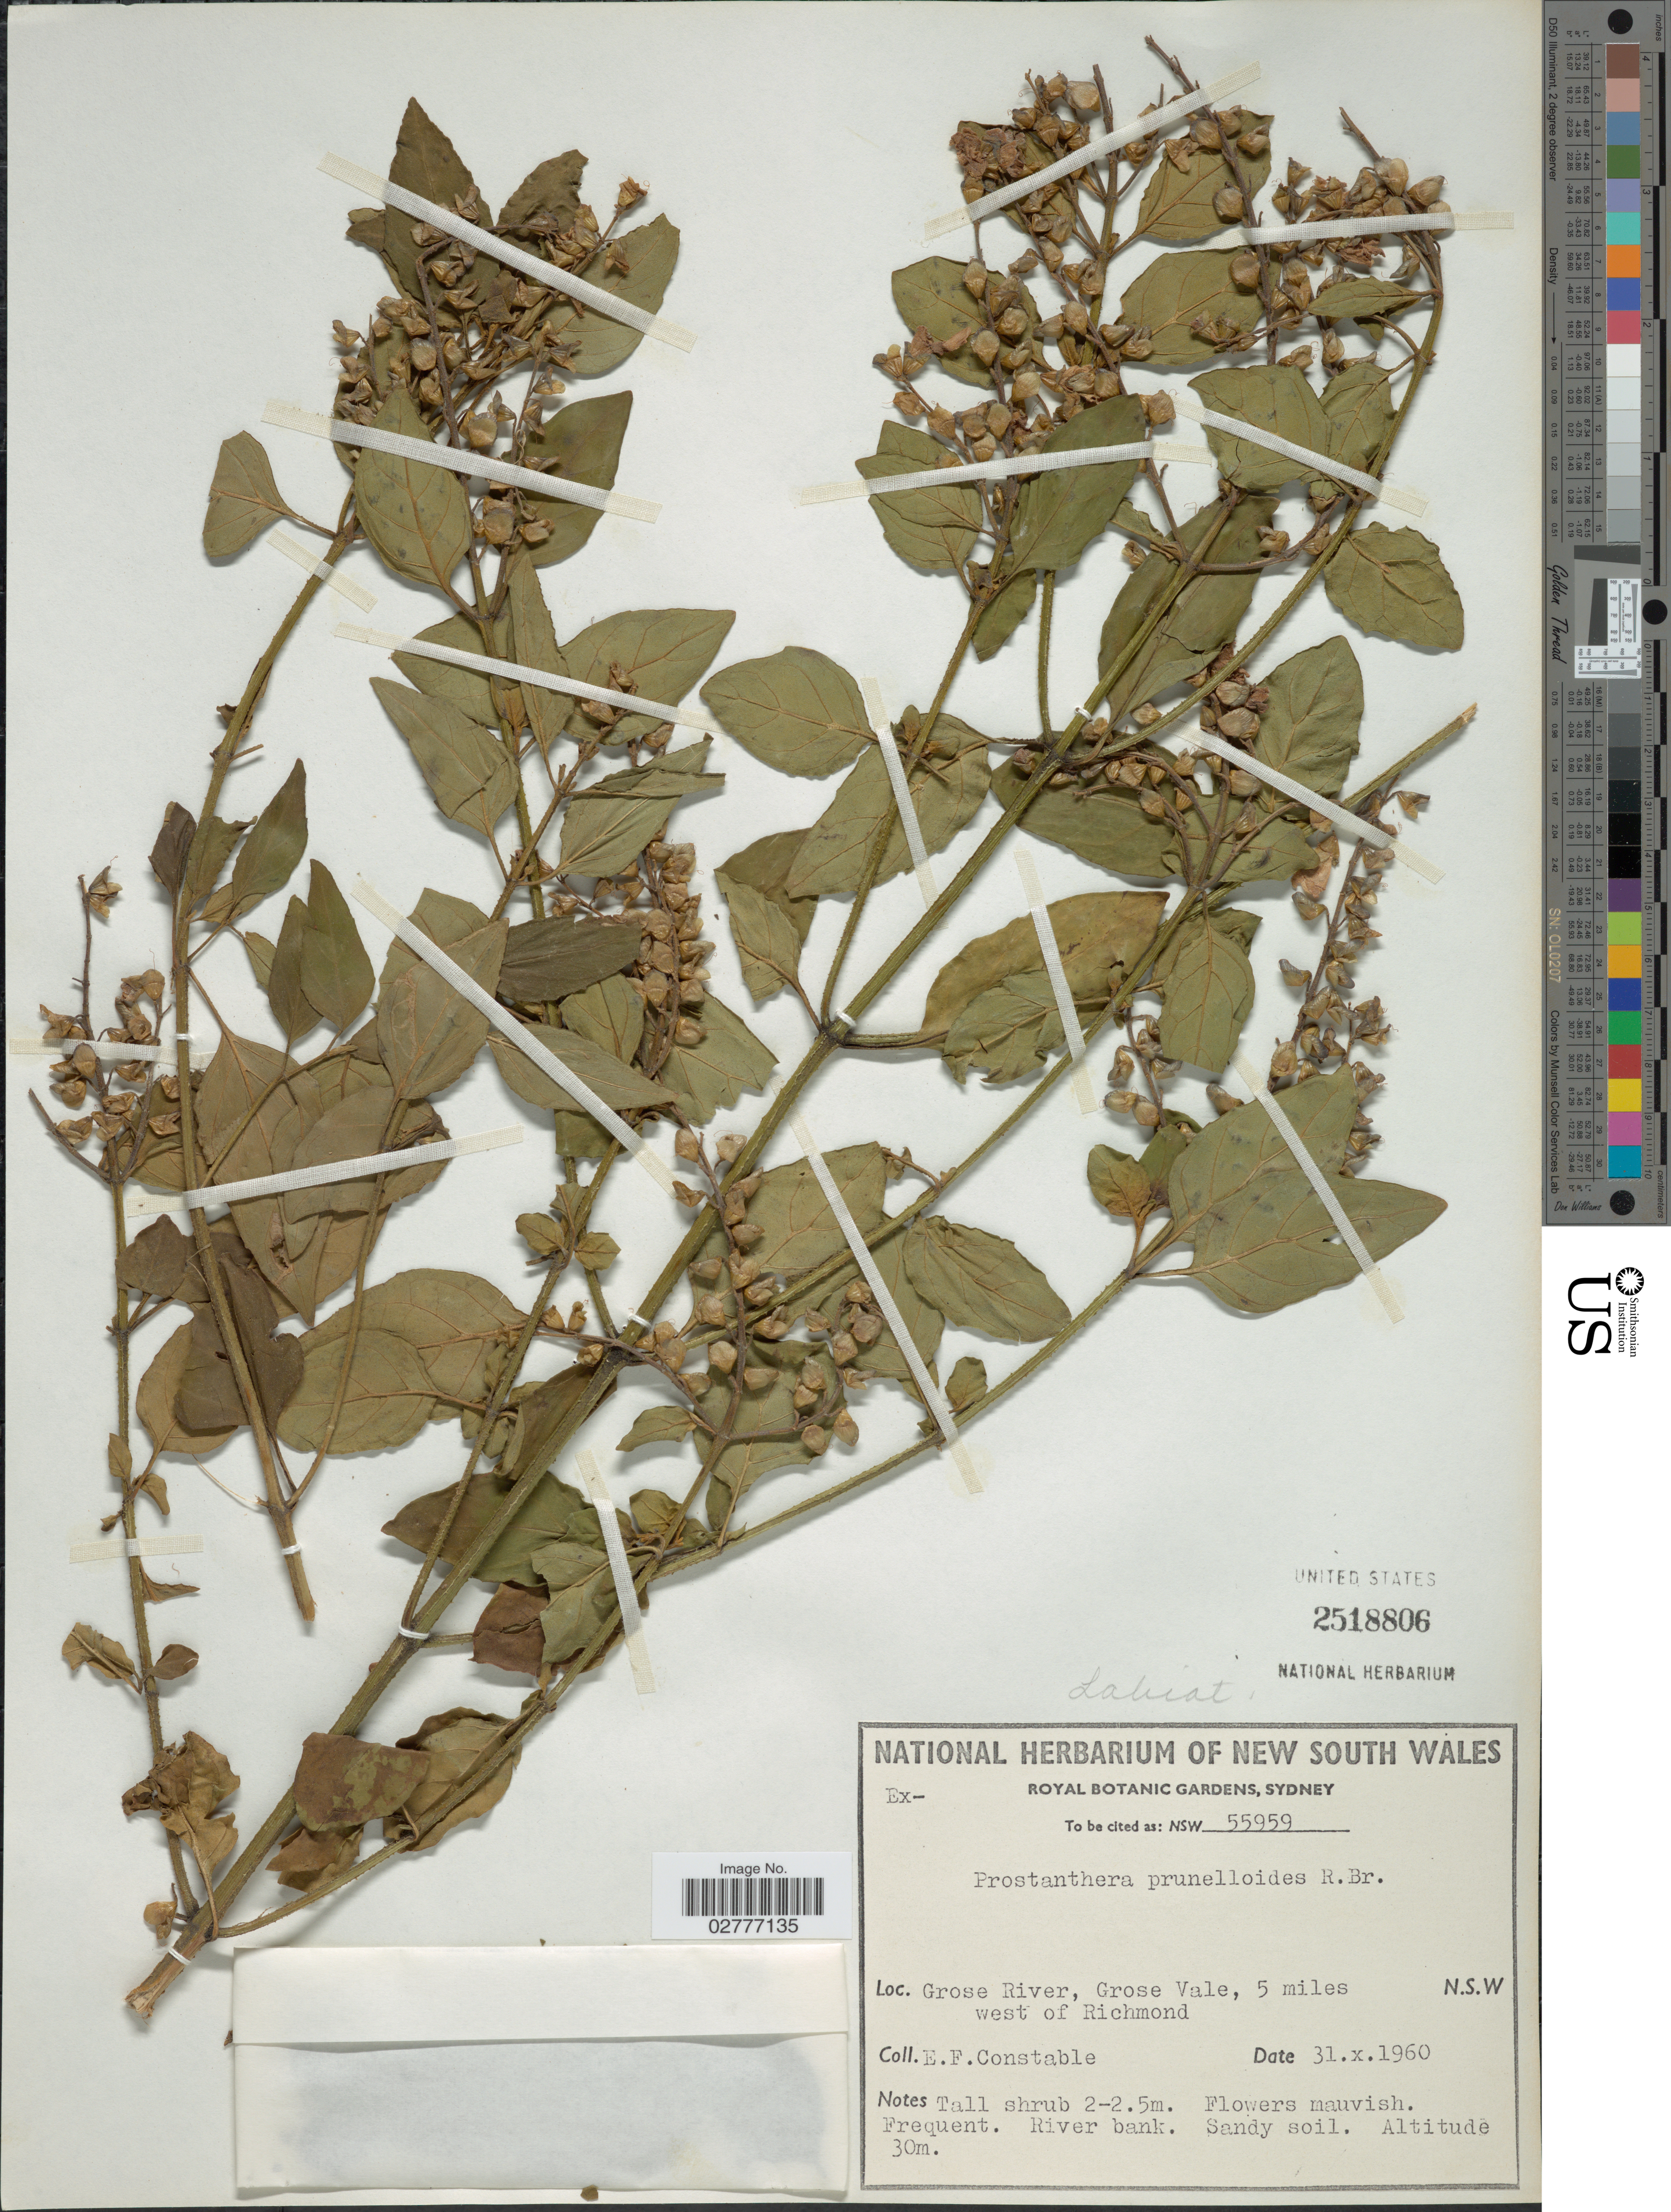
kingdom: Plantae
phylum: Tracheophyta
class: Magnoliopsida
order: Lamiales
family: Lamiaceae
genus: Prostanthera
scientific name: Prostanthera prunelloides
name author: R. Br.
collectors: E. F. Constable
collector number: NSW55959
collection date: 1960-10-31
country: Australia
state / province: New South Wales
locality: Grose River, Grose Vale, 5 miles west of Richmond. N.S.W.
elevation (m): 30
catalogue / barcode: US 2518806